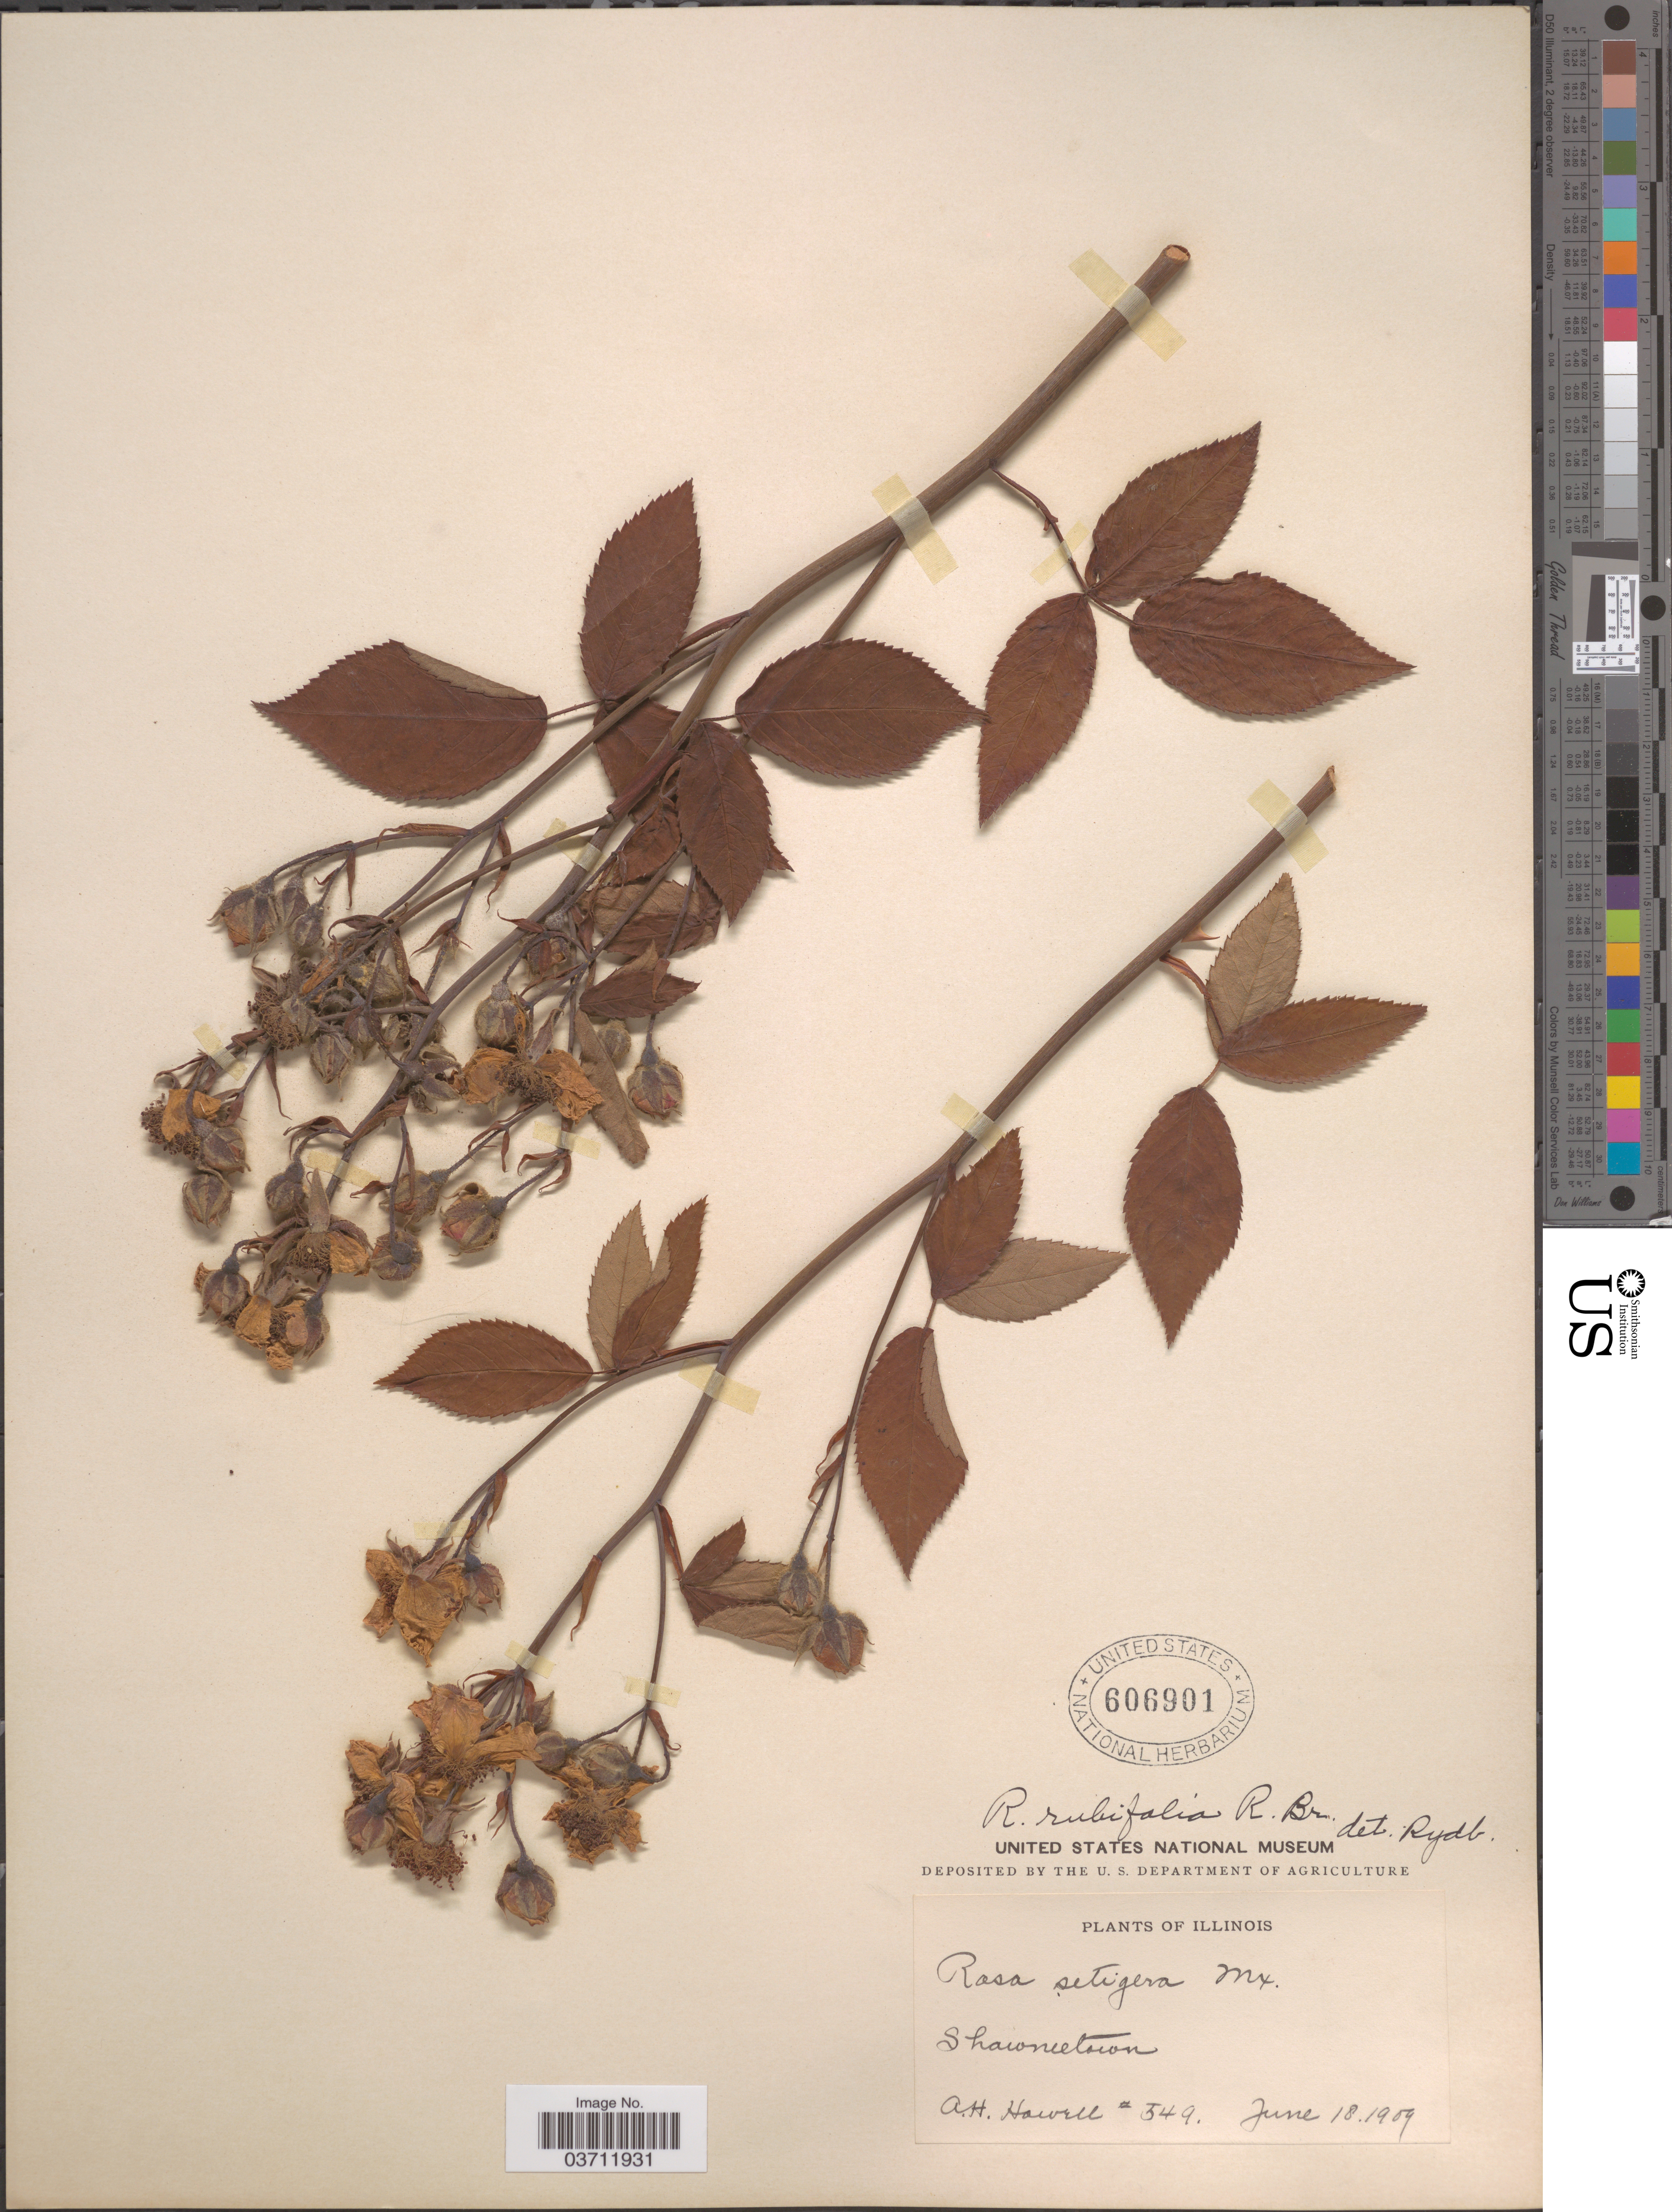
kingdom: Plantae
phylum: Tracheophyta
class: Magnoliopsida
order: Rosales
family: Rosaceae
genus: Rosa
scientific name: Rosa rubifolia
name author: R. Br.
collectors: A. Howell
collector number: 549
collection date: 1909-06-18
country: United States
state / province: Illinois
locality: Shawnetown.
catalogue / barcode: US 606901